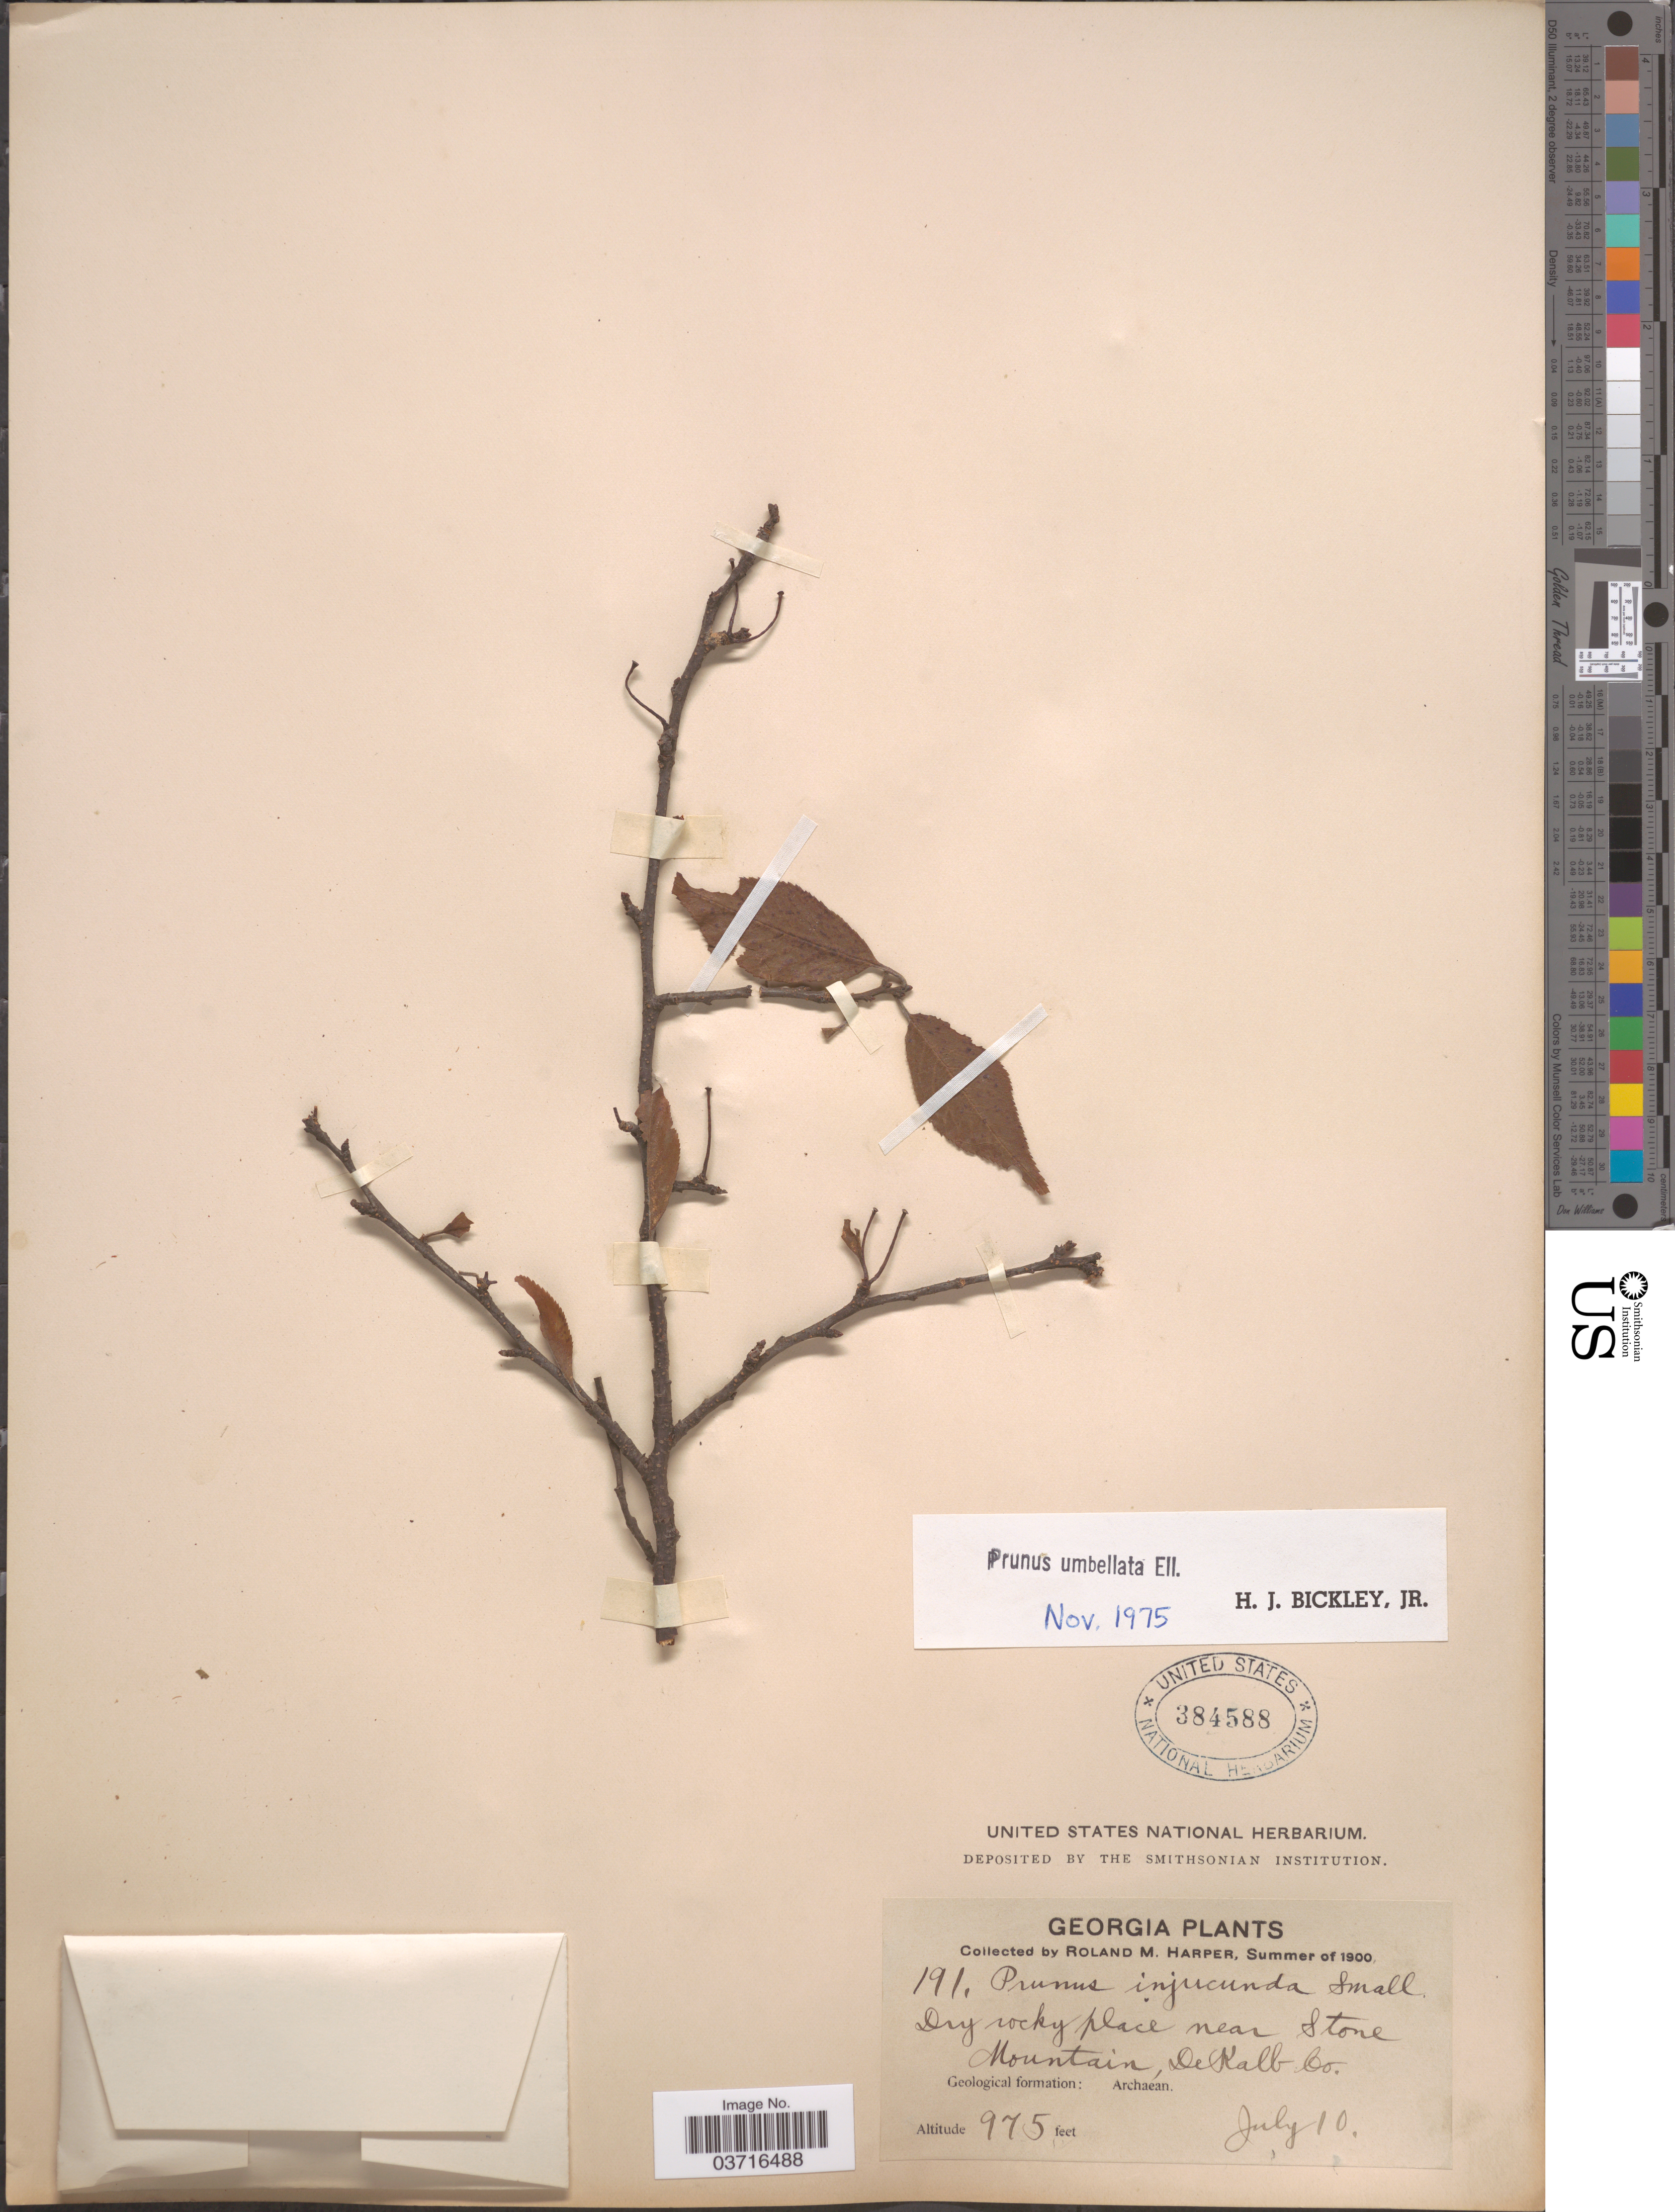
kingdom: Plantae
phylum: Tracheophyta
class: Magnoliopsida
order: Rosales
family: Rosaceae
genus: Prunus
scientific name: Prunus umbellata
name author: Elliott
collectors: R. M. Harper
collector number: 191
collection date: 1900-07-10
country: United States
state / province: Georgia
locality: Near Stone Mountain, De Kalb Co. Geological formation: Archaean.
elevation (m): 297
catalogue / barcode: US 384588